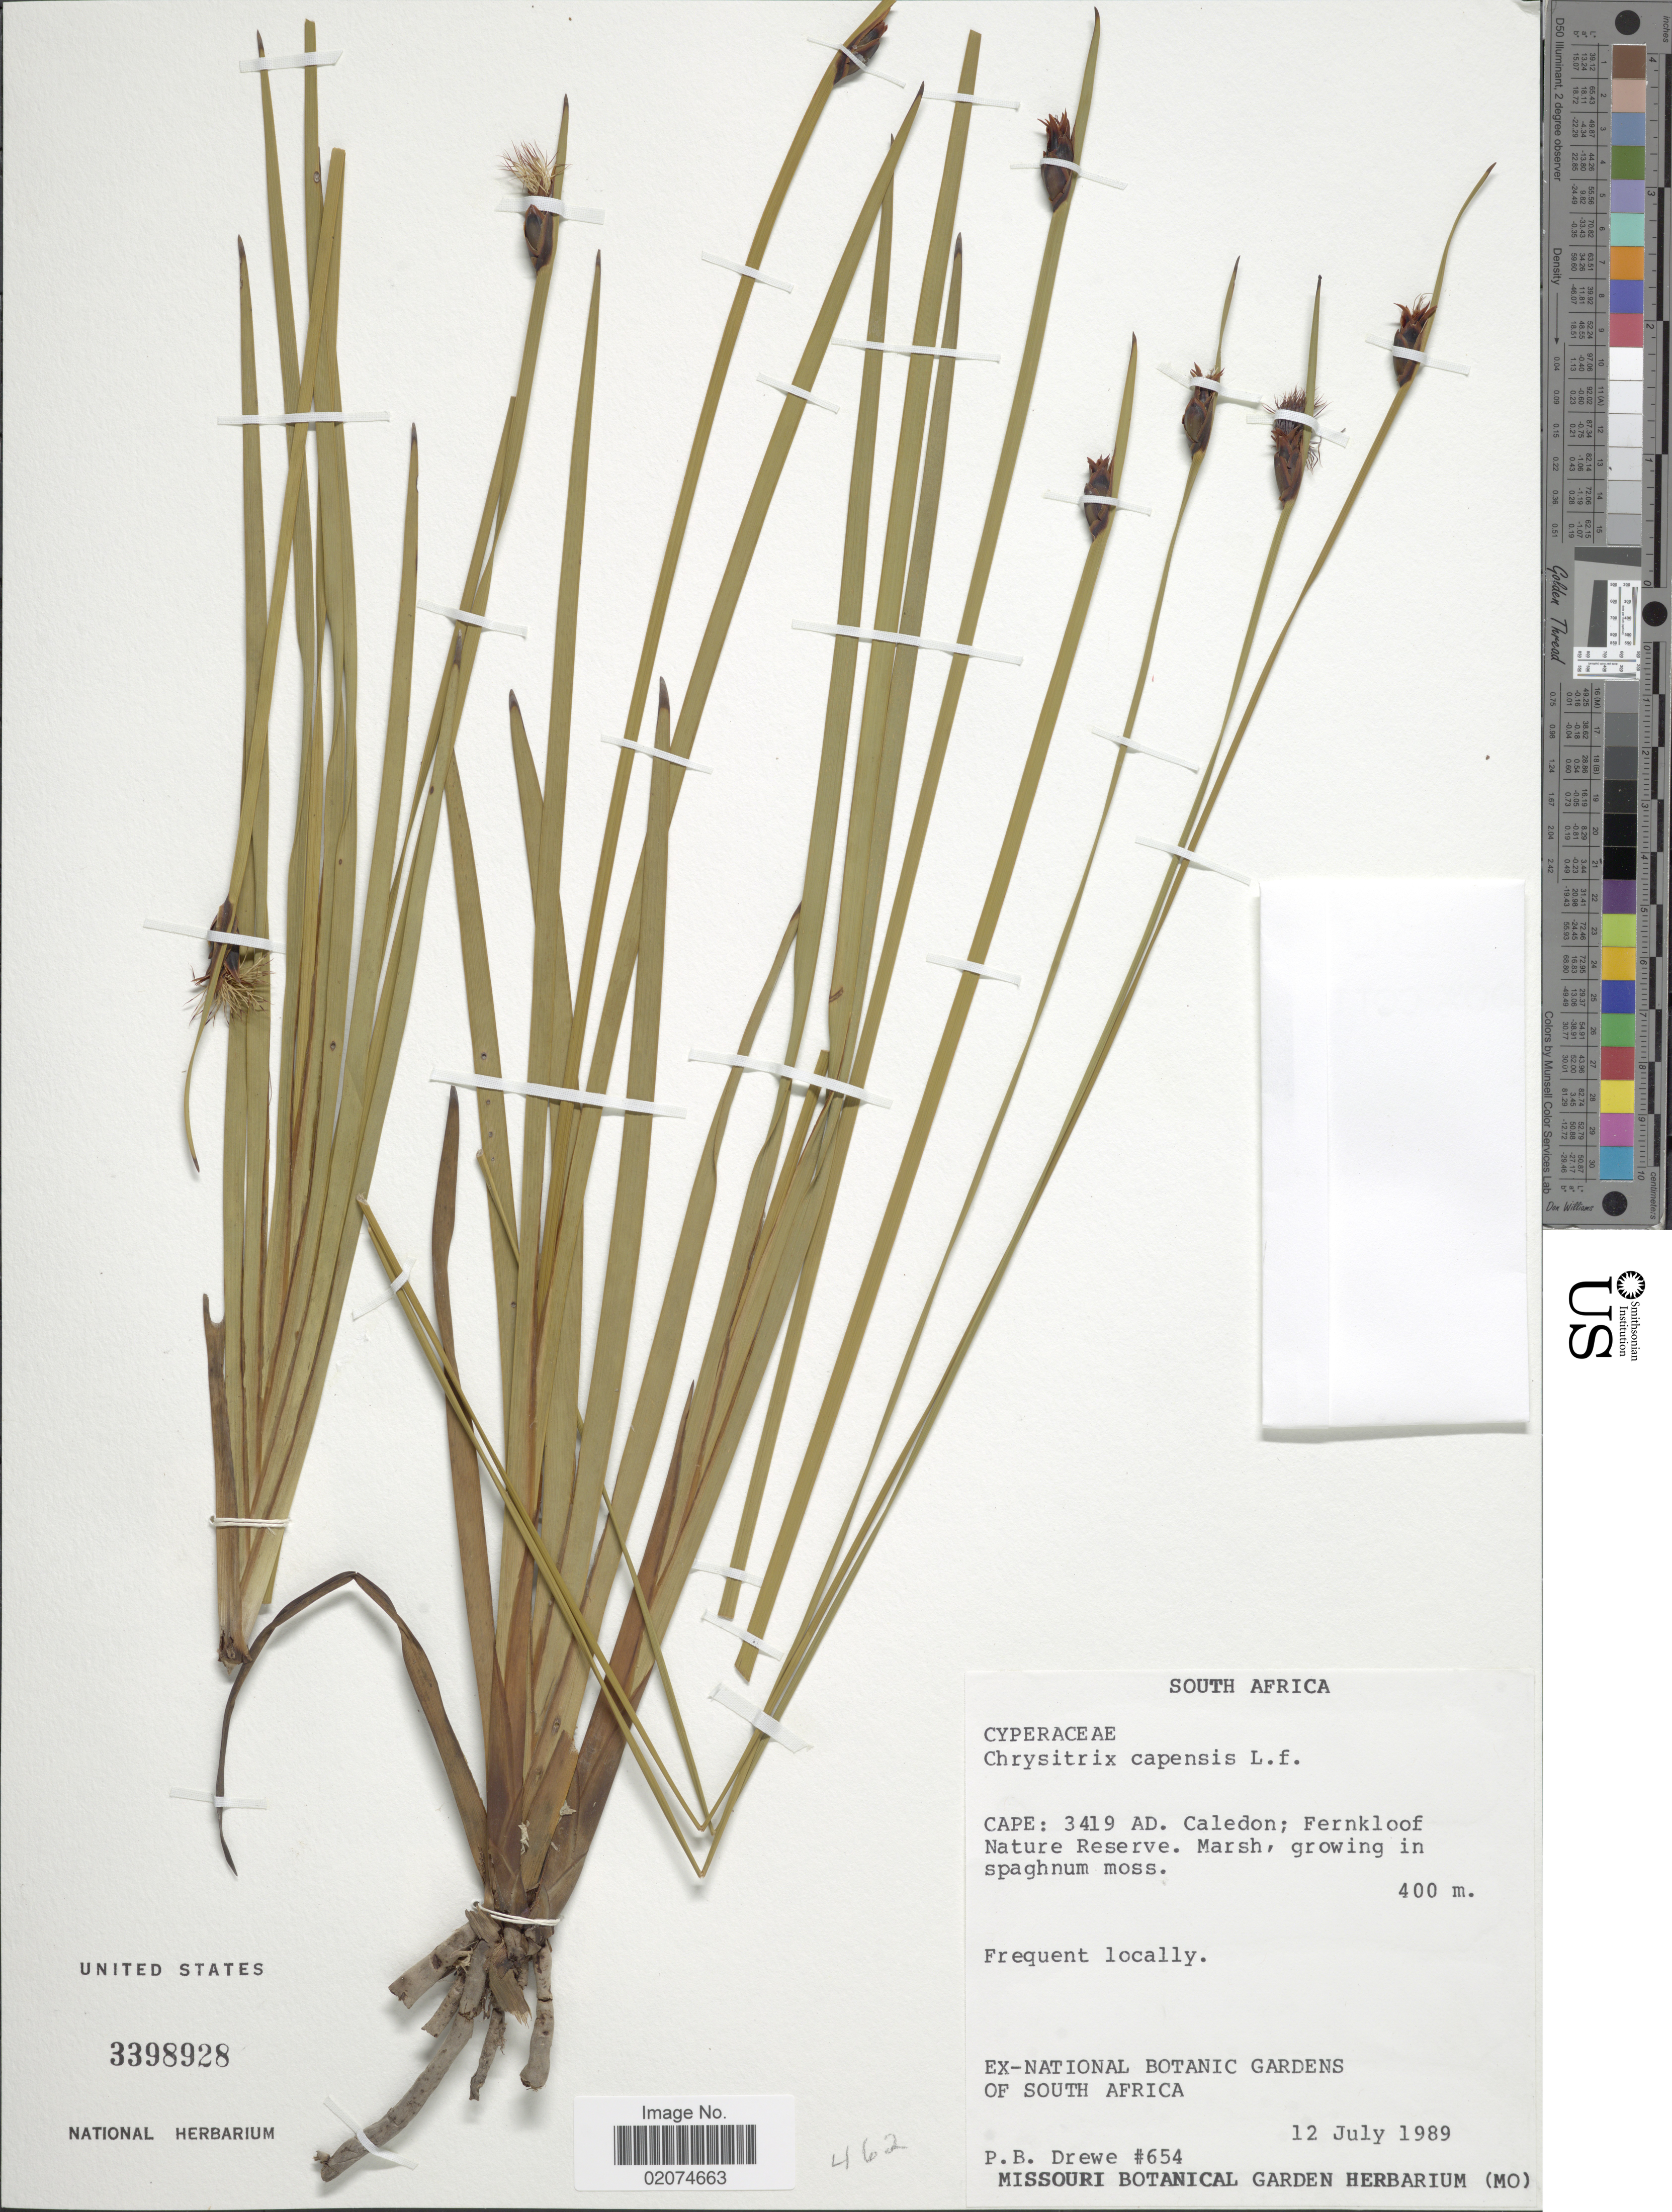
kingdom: Plantae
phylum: Tracheophyta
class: Liliopsida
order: Poales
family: Cyperaceae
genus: Chrysitrix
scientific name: Chrysitrix capensis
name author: L.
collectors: P. Drewe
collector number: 654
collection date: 1989-07-12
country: South Africa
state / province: Western Cape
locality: South Africa. Cape: 3419AD Caledon; Fernkloof Nature Reserve.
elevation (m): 400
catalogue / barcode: US 3398928